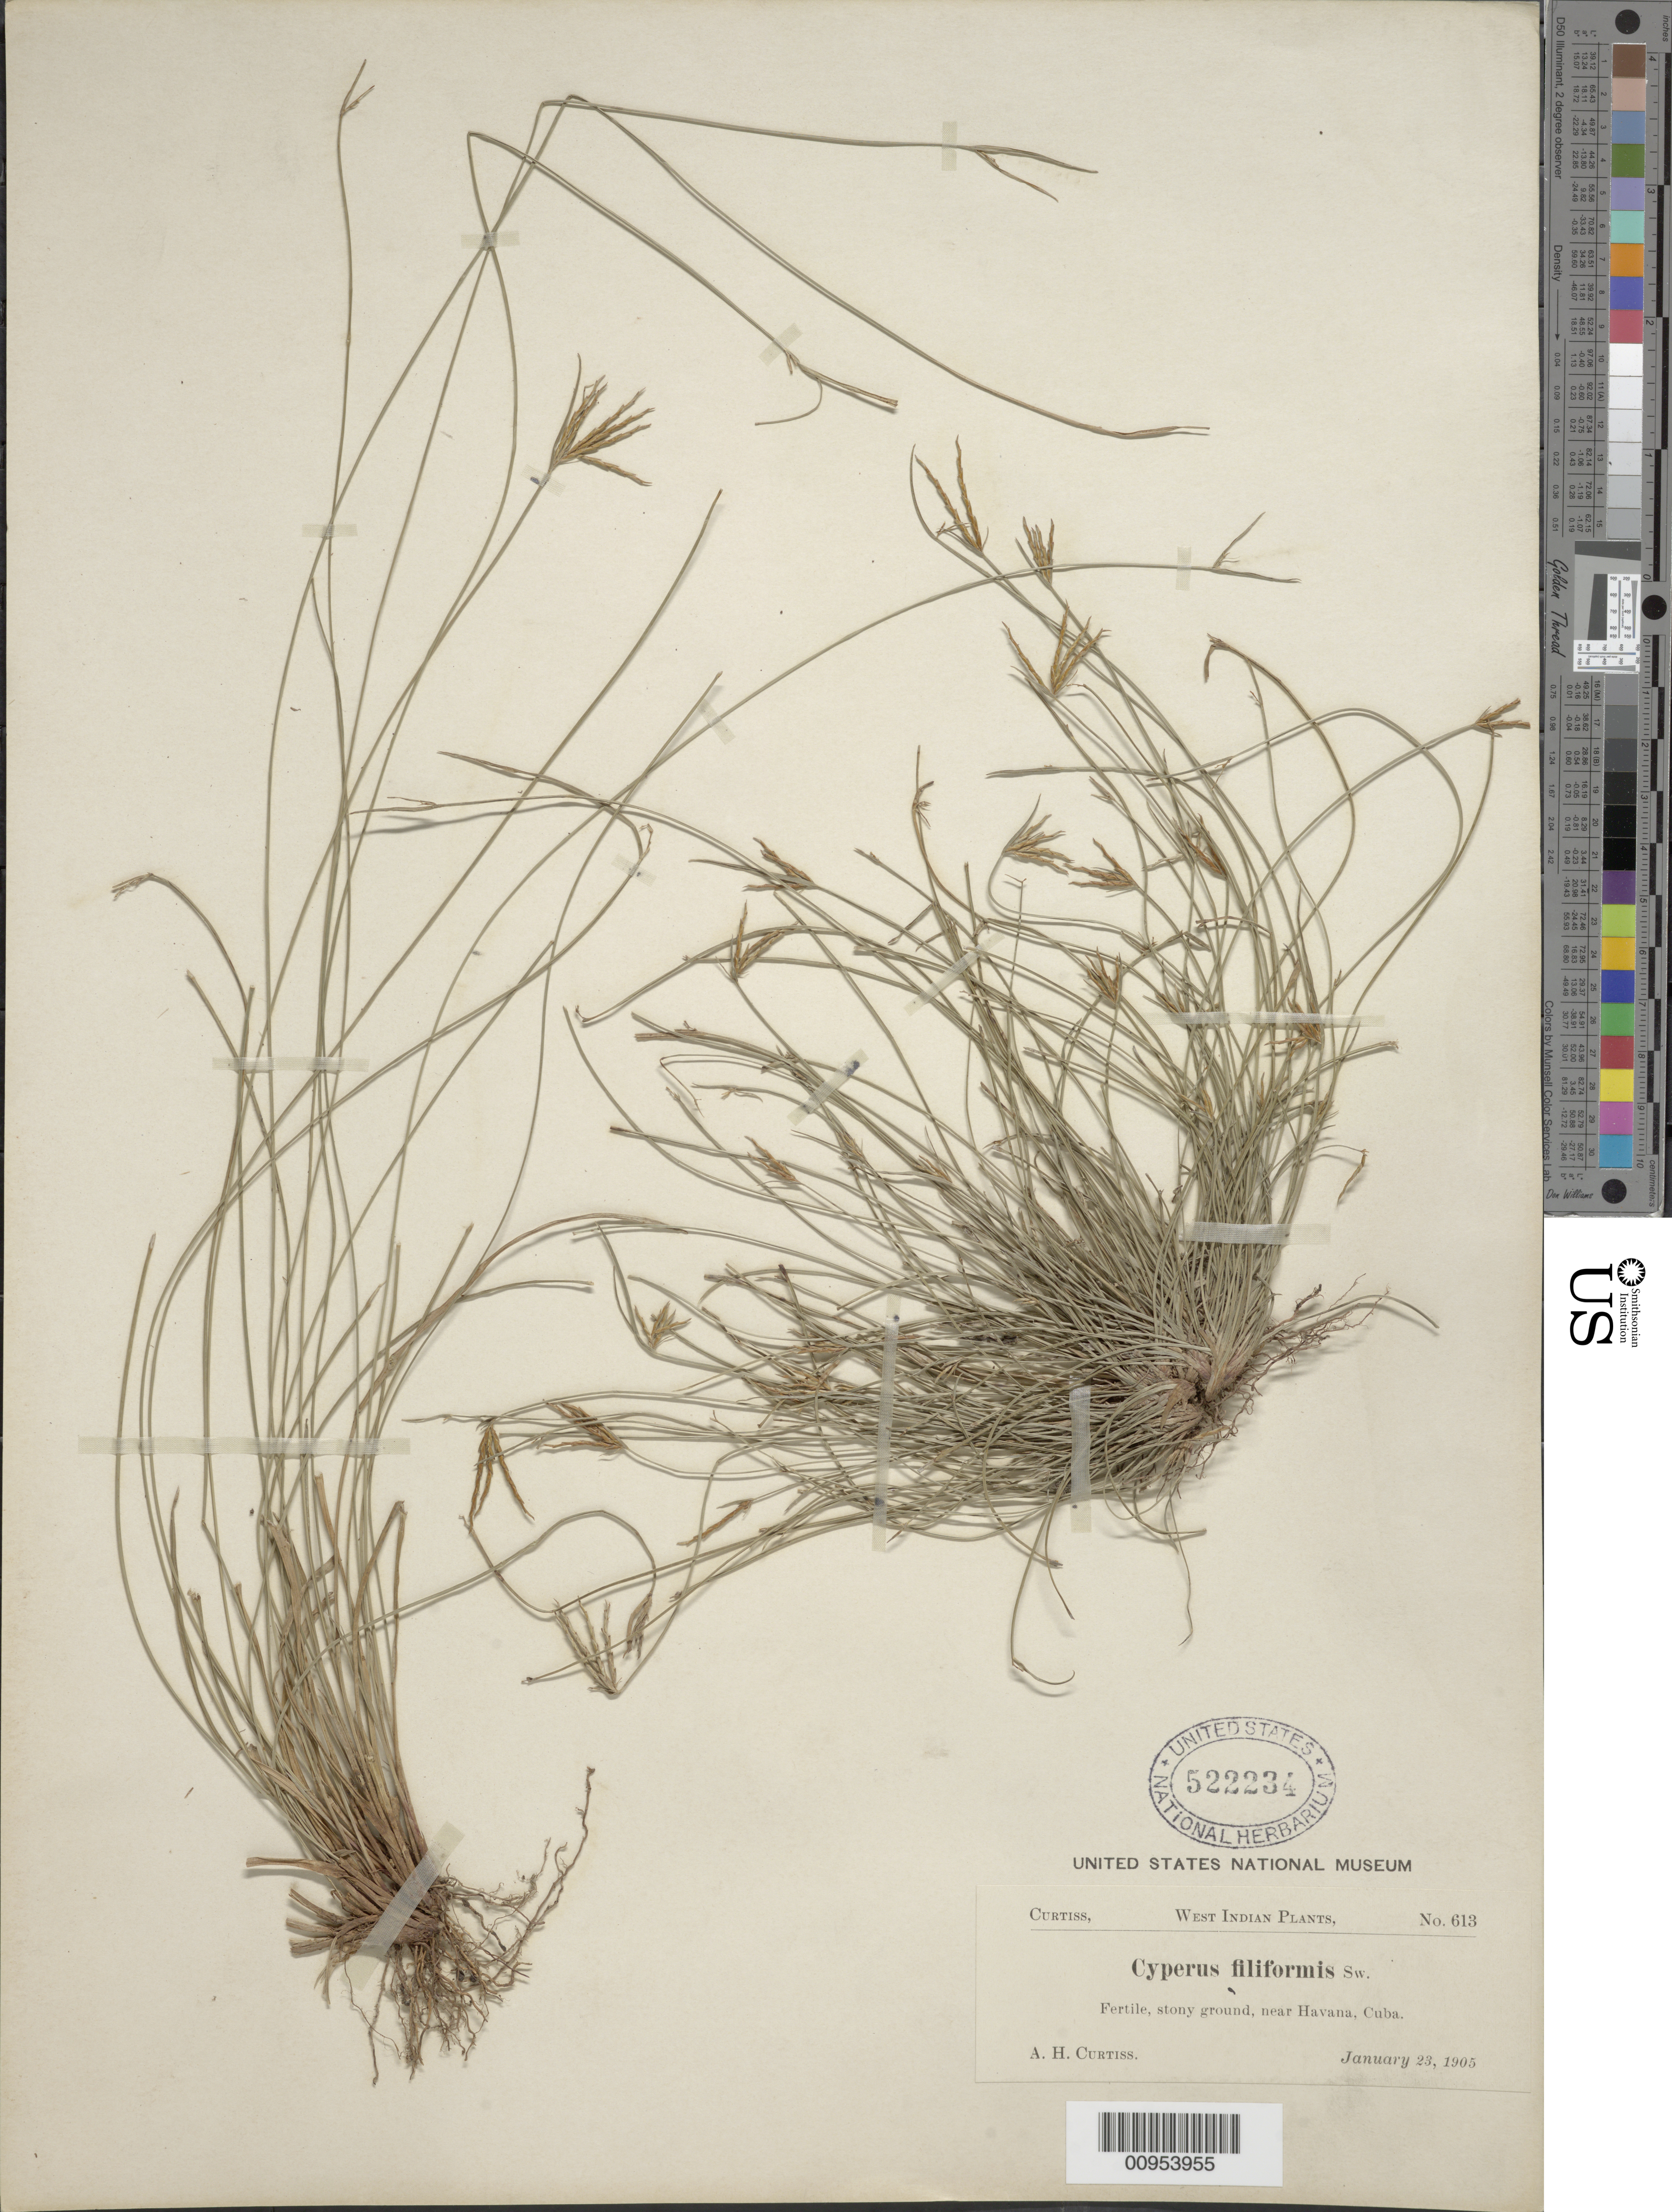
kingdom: Plantae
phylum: Tracheophyta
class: Liliopsida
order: Poales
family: Cyperaceae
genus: Cyperus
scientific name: Cyperus filiformis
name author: Sw.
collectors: A. H. Curtiss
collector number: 613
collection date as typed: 23 Jan 1905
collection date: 1905-01-23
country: Cuba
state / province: La Habana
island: Cuba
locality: Near Havana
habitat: Fertile, stony ground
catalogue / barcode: US 522234